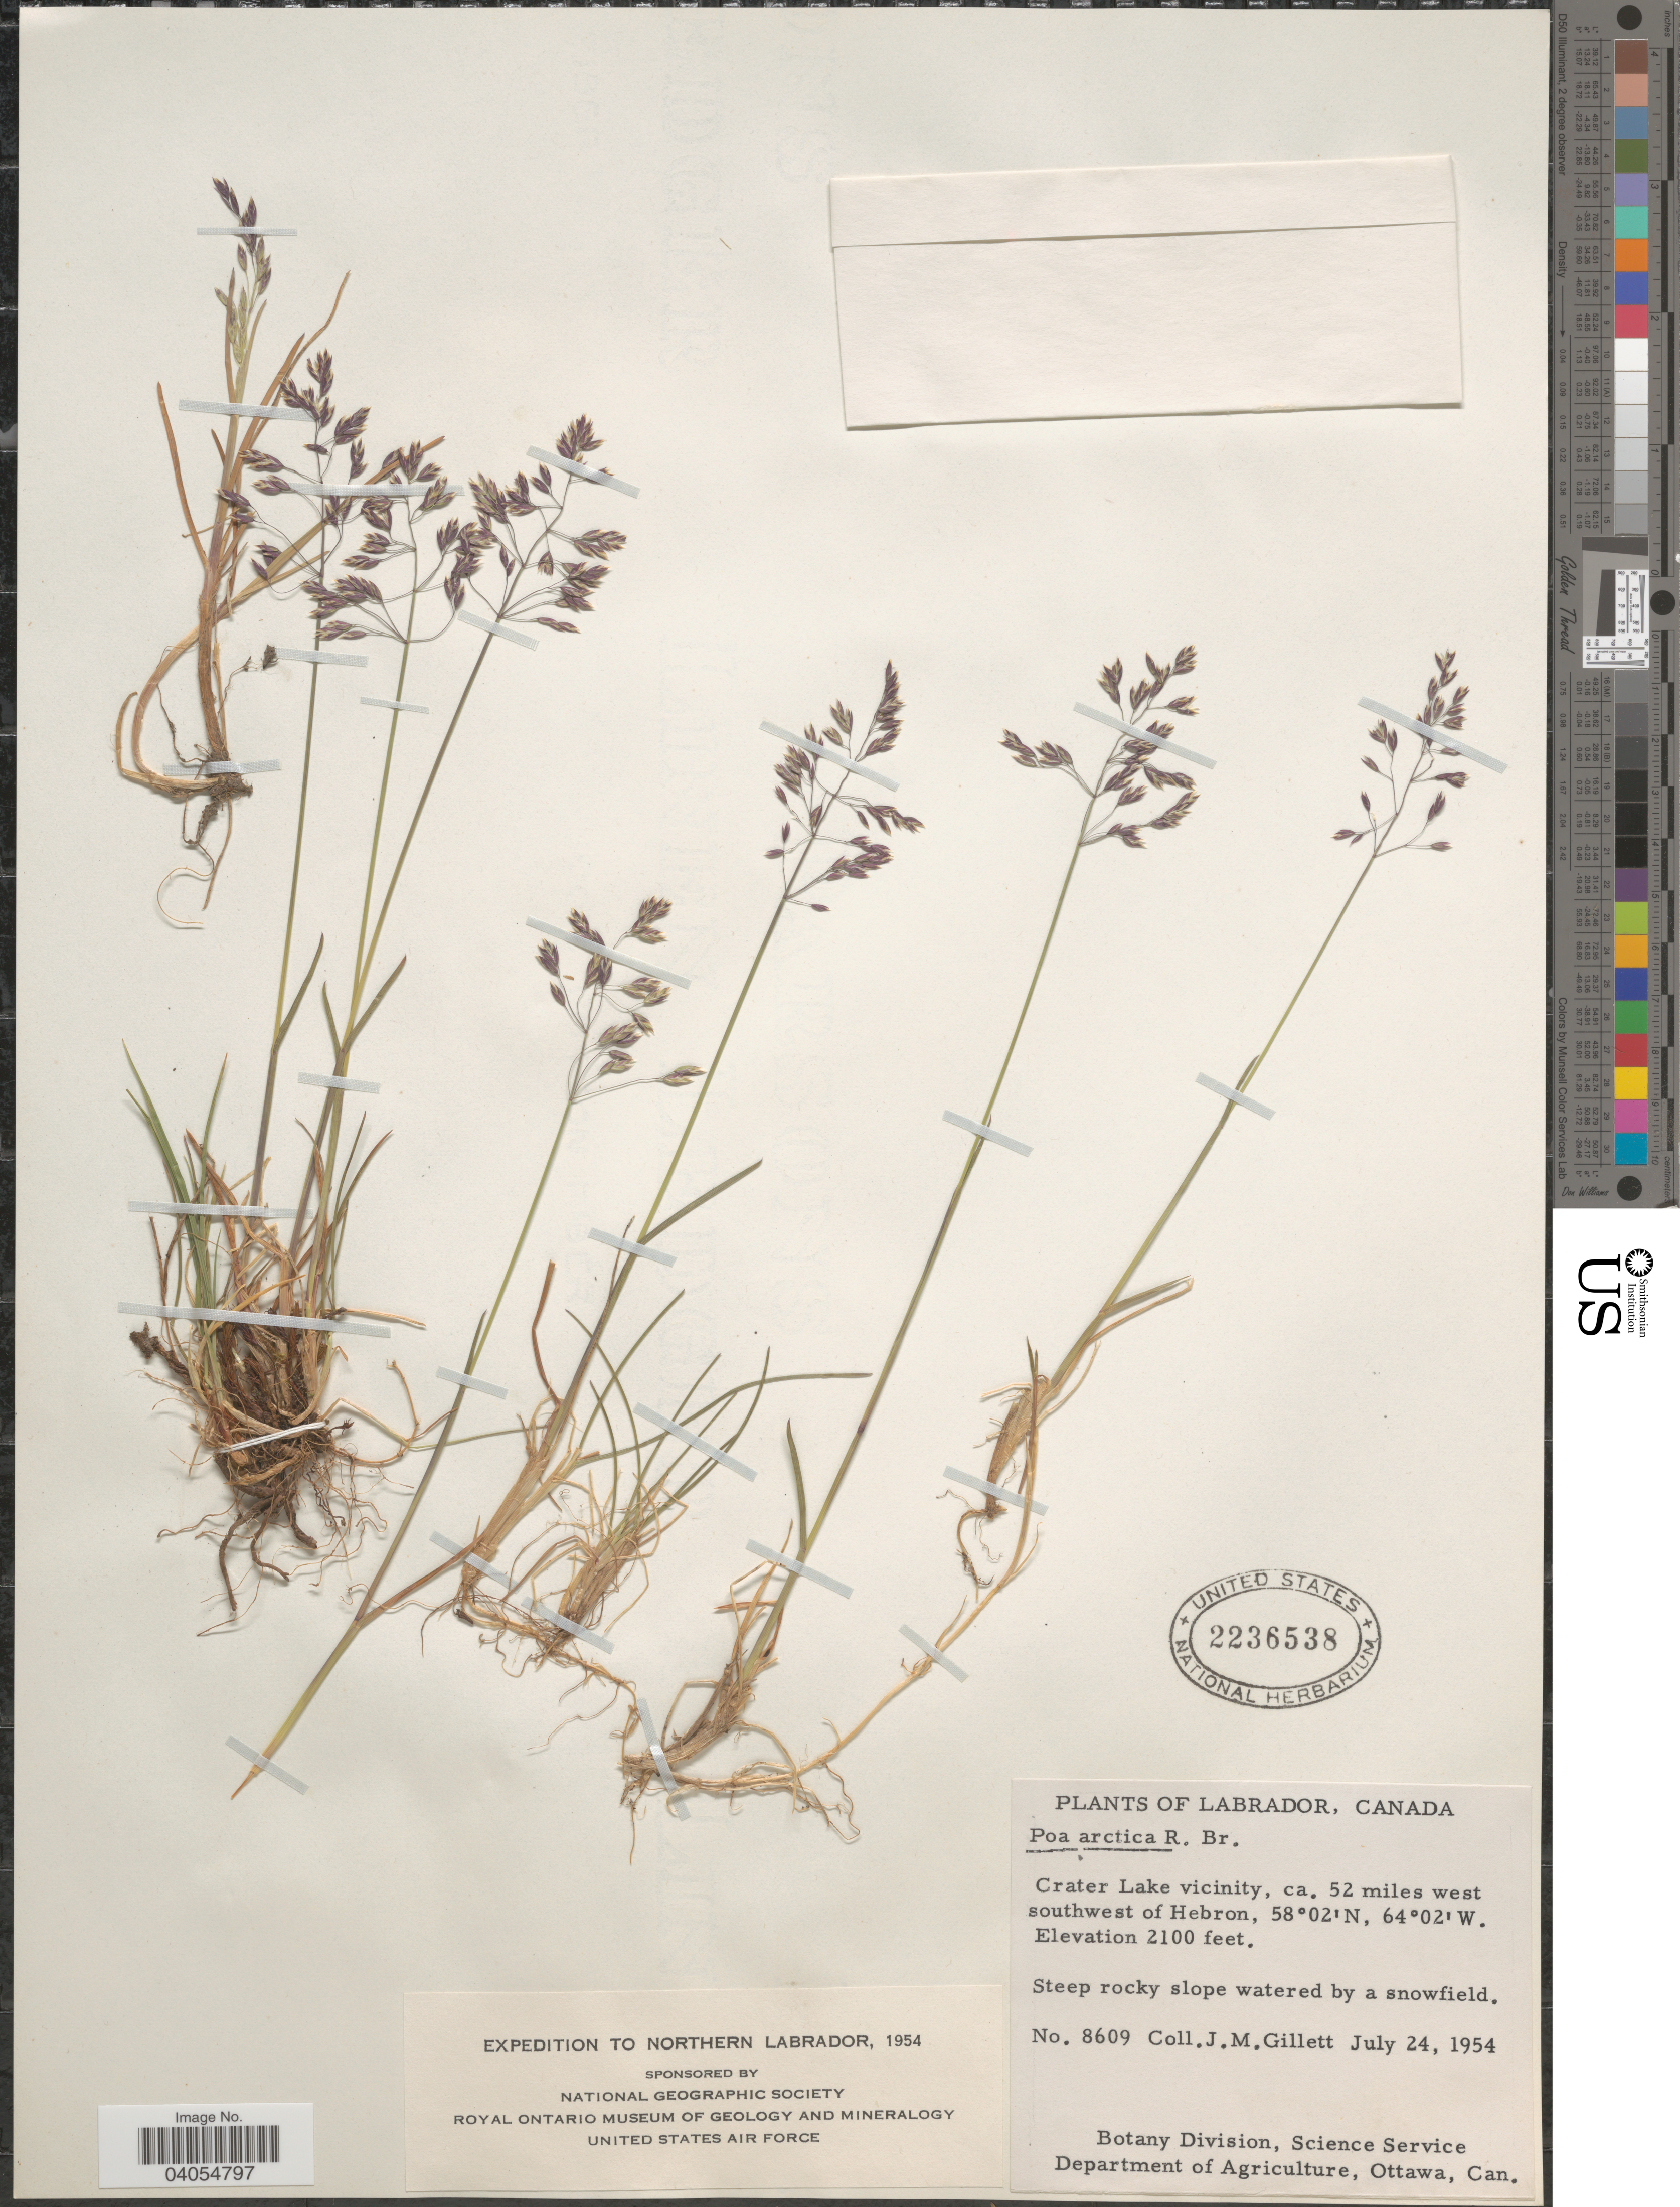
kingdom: Plantae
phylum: Tracheophyta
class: Liliopsida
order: Poales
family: Poaceae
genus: Poa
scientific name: Poa arctica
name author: R. Br.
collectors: J. M. Gillett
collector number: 8609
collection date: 1954-07-24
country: Canada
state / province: Newfoundland and Labrador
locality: Northern Labrador. Crater Lake vicinity, ca. 52 miles west southwest of Hebron.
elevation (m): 640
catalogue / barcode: US 2236538